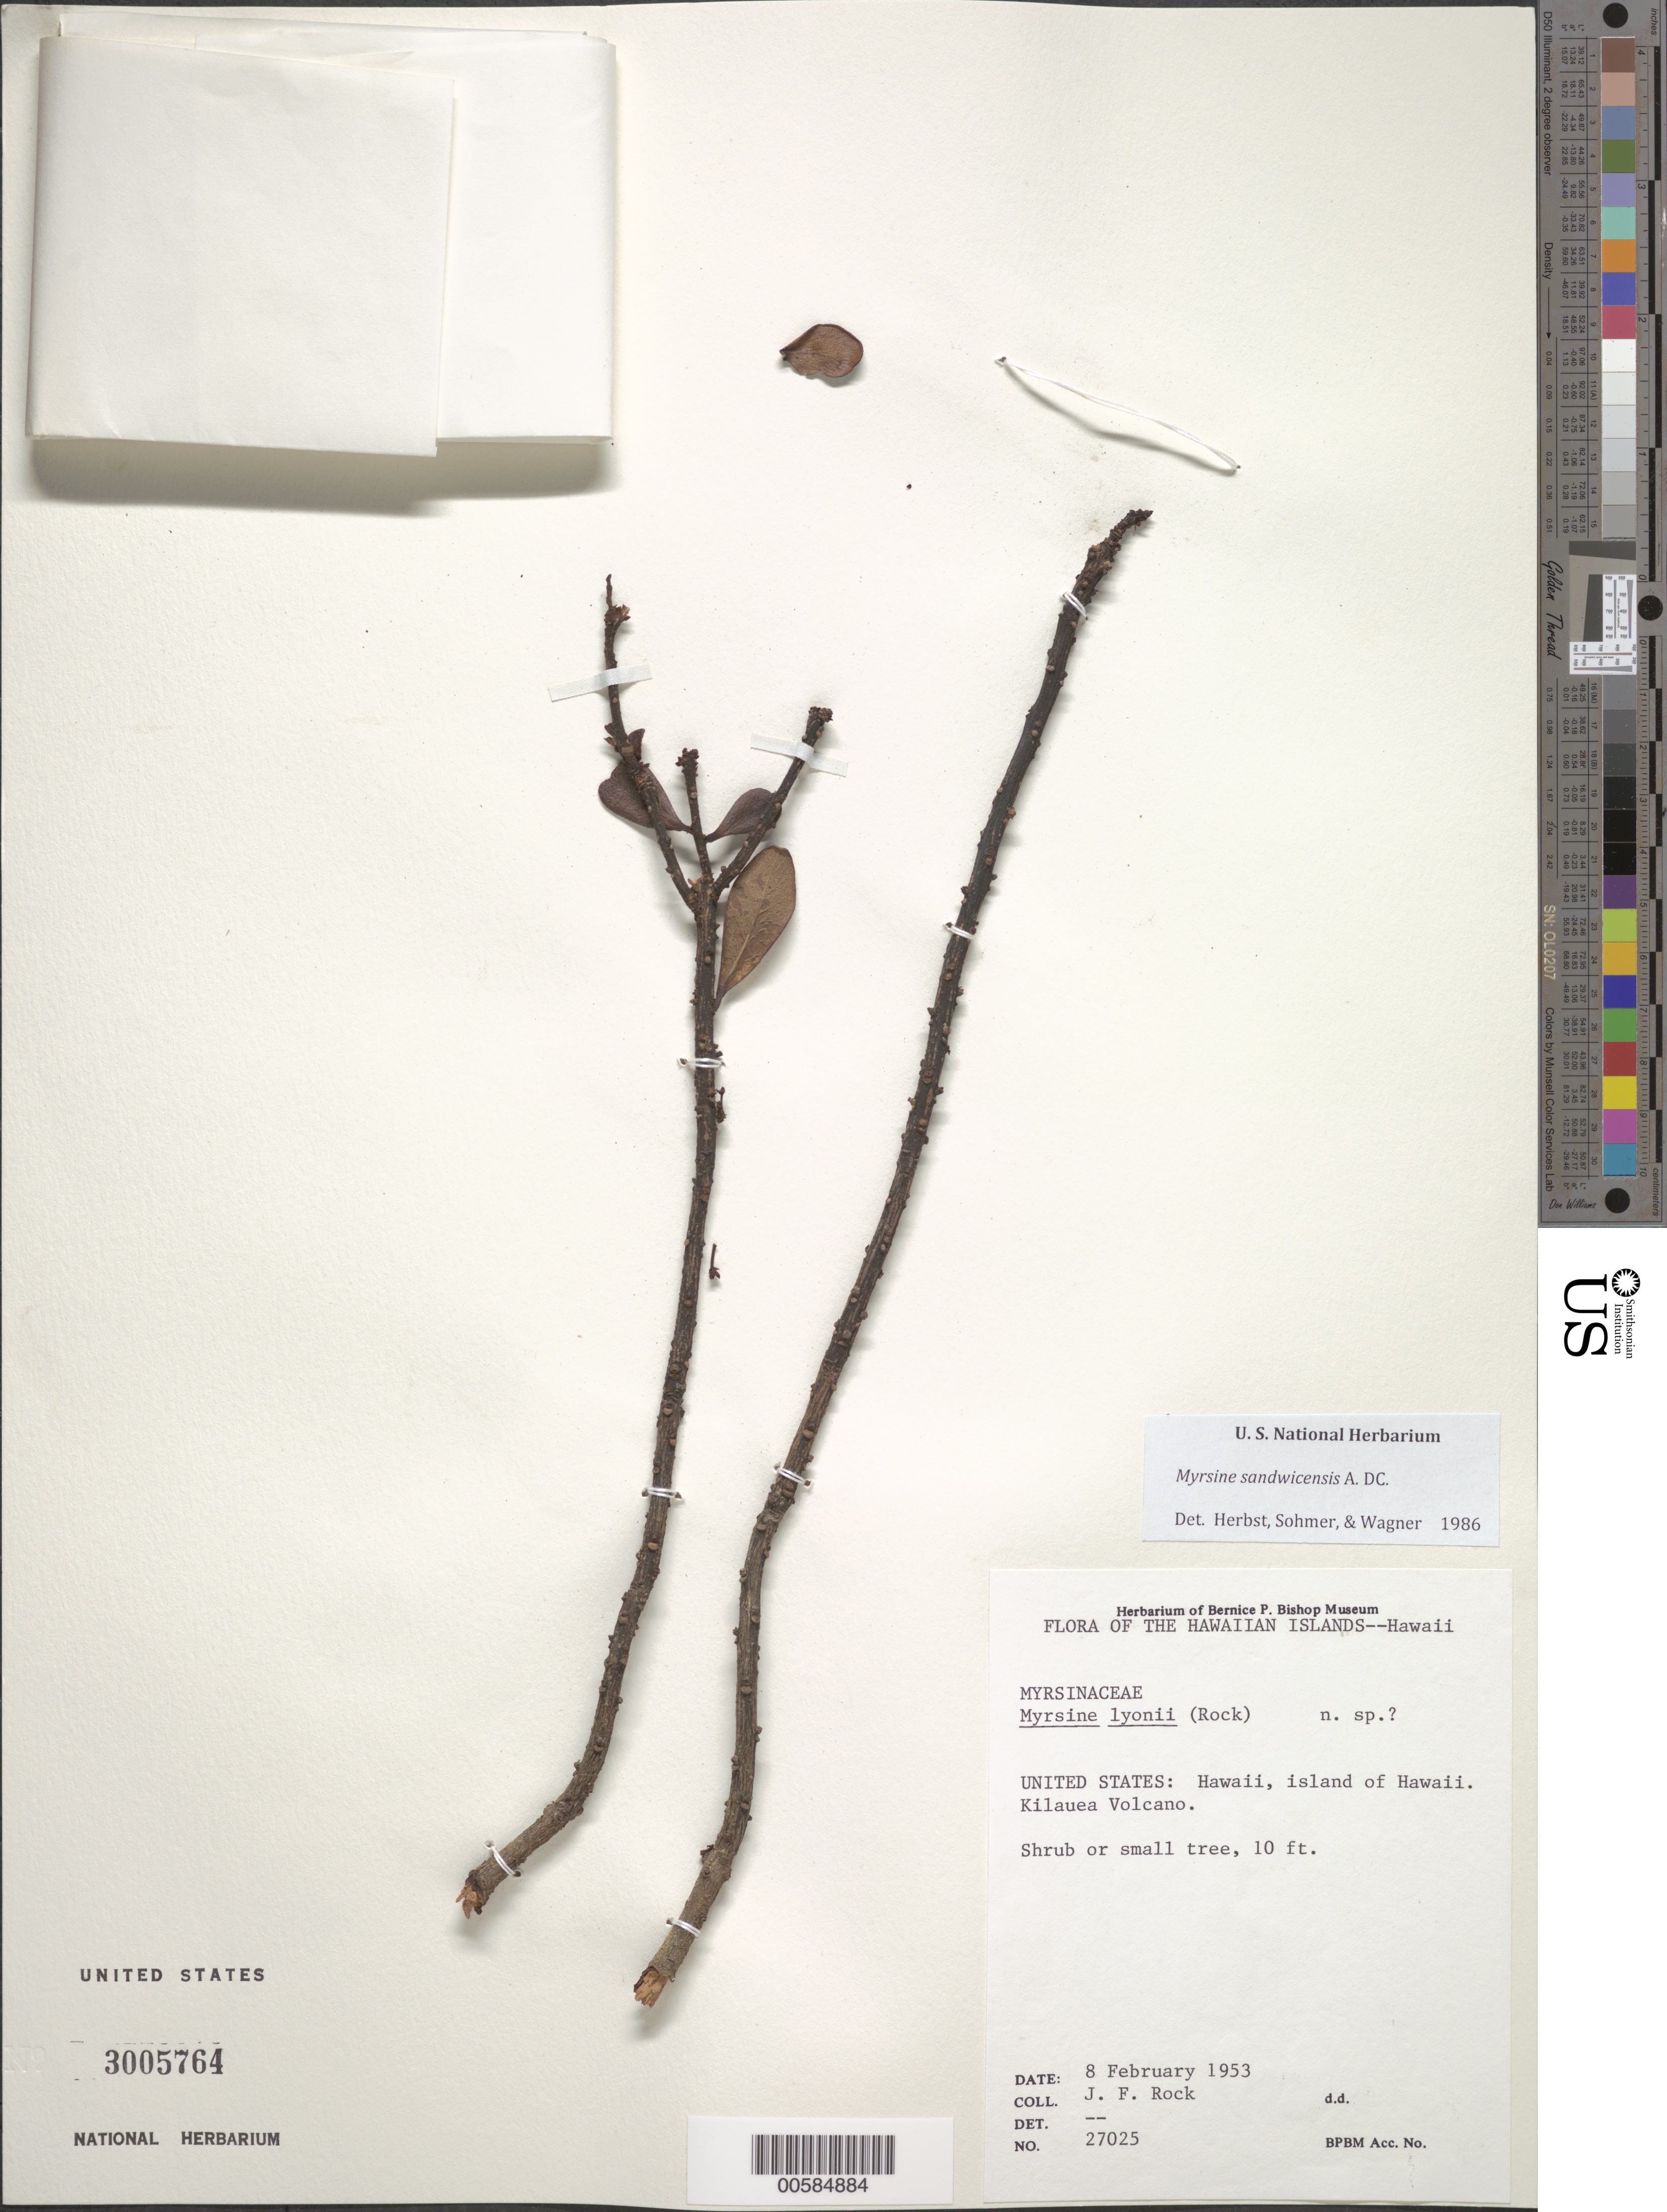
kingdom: Plantae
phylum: Tracheophyta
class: Magnoliopsida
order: Ericales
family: Primulaceae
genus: Myrsine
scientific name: Myrsine sandwicensis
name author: A. DC.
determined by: Herbst, D. R.; Sohmer, S. H.; Wagner, W. L.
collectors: J. F. Rock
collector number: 27025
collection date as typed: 8 Feb 1953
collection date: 1953-02-08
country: United States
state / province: Hawaii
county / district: Hawaii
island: Hawaii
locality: Kilauea Volcano.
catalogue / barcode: US 3005764